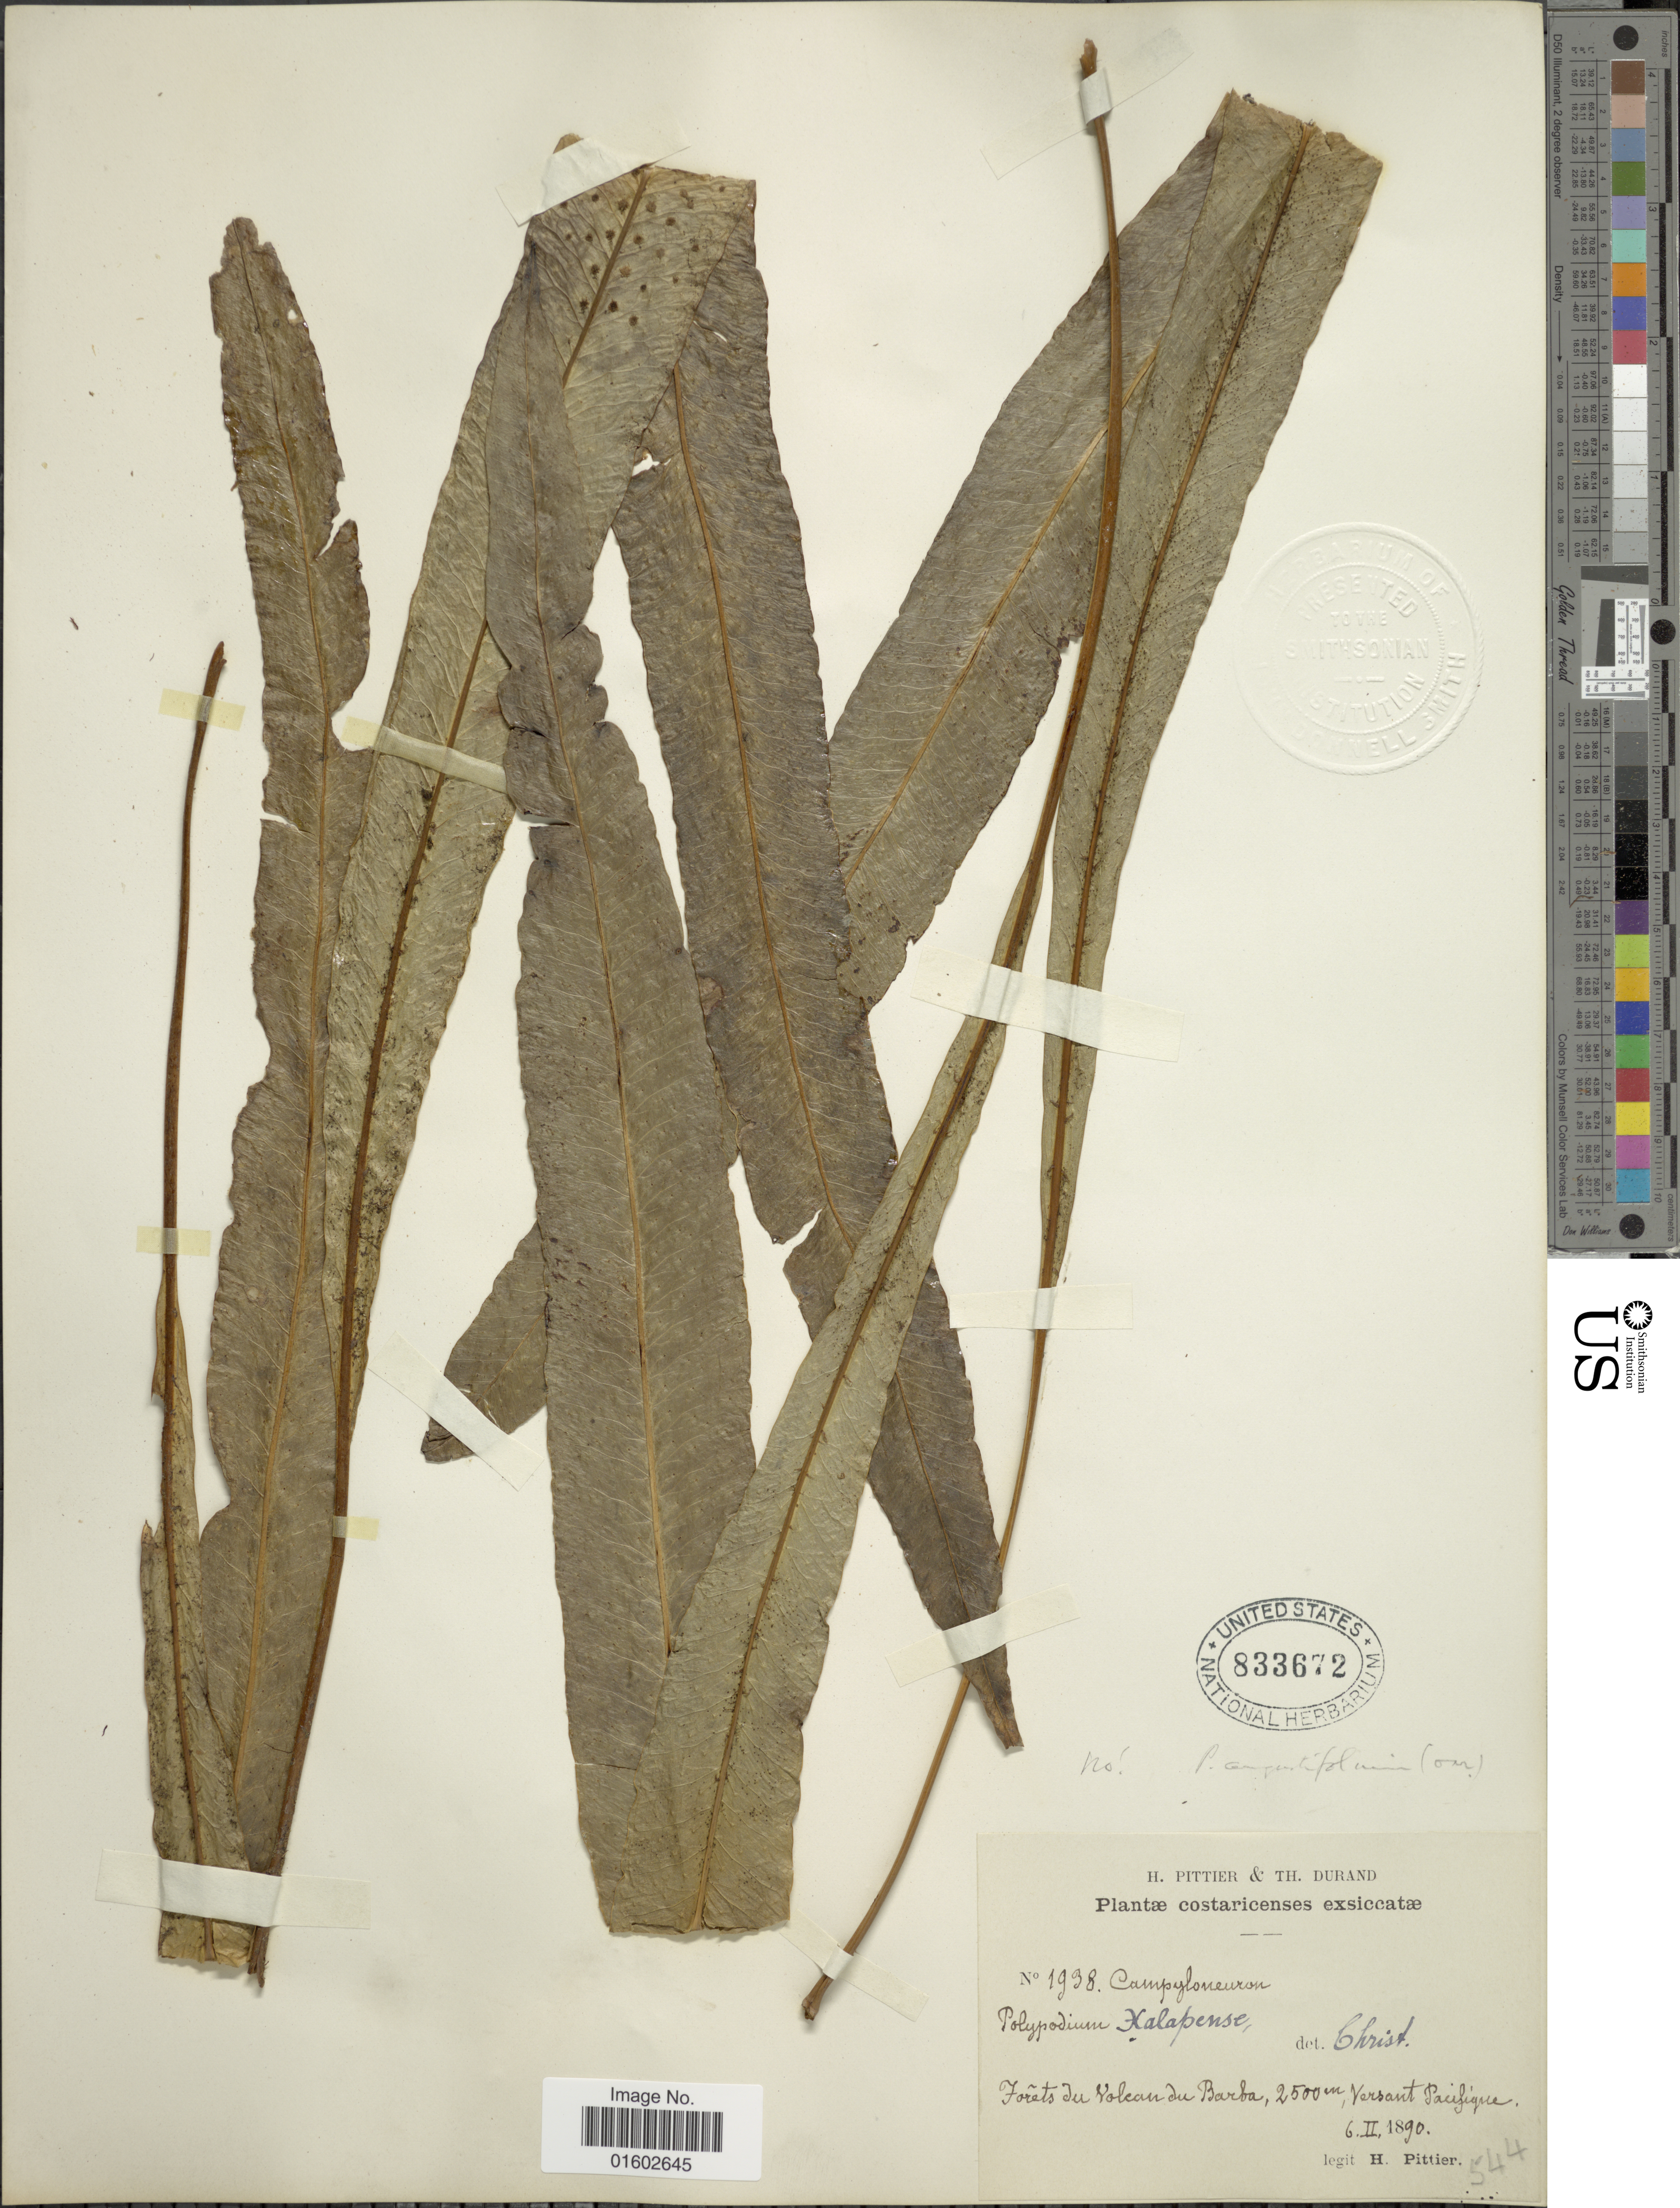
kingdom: Plantae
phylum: Tracheophyta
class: Polypodiopsida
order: Polypodiales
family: Polypodiaceae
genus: Campyloneurum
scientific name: Campyloneurum amphostenon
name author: (Kunze ex Klotzsch) Fée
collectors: H. F. Pittier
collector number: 1938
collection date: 1890-02-06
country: Costa Rica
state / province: Heredia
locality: Forets du Volcan de Barva, Versant Pacifique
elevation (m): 2500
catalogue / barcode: US 833672